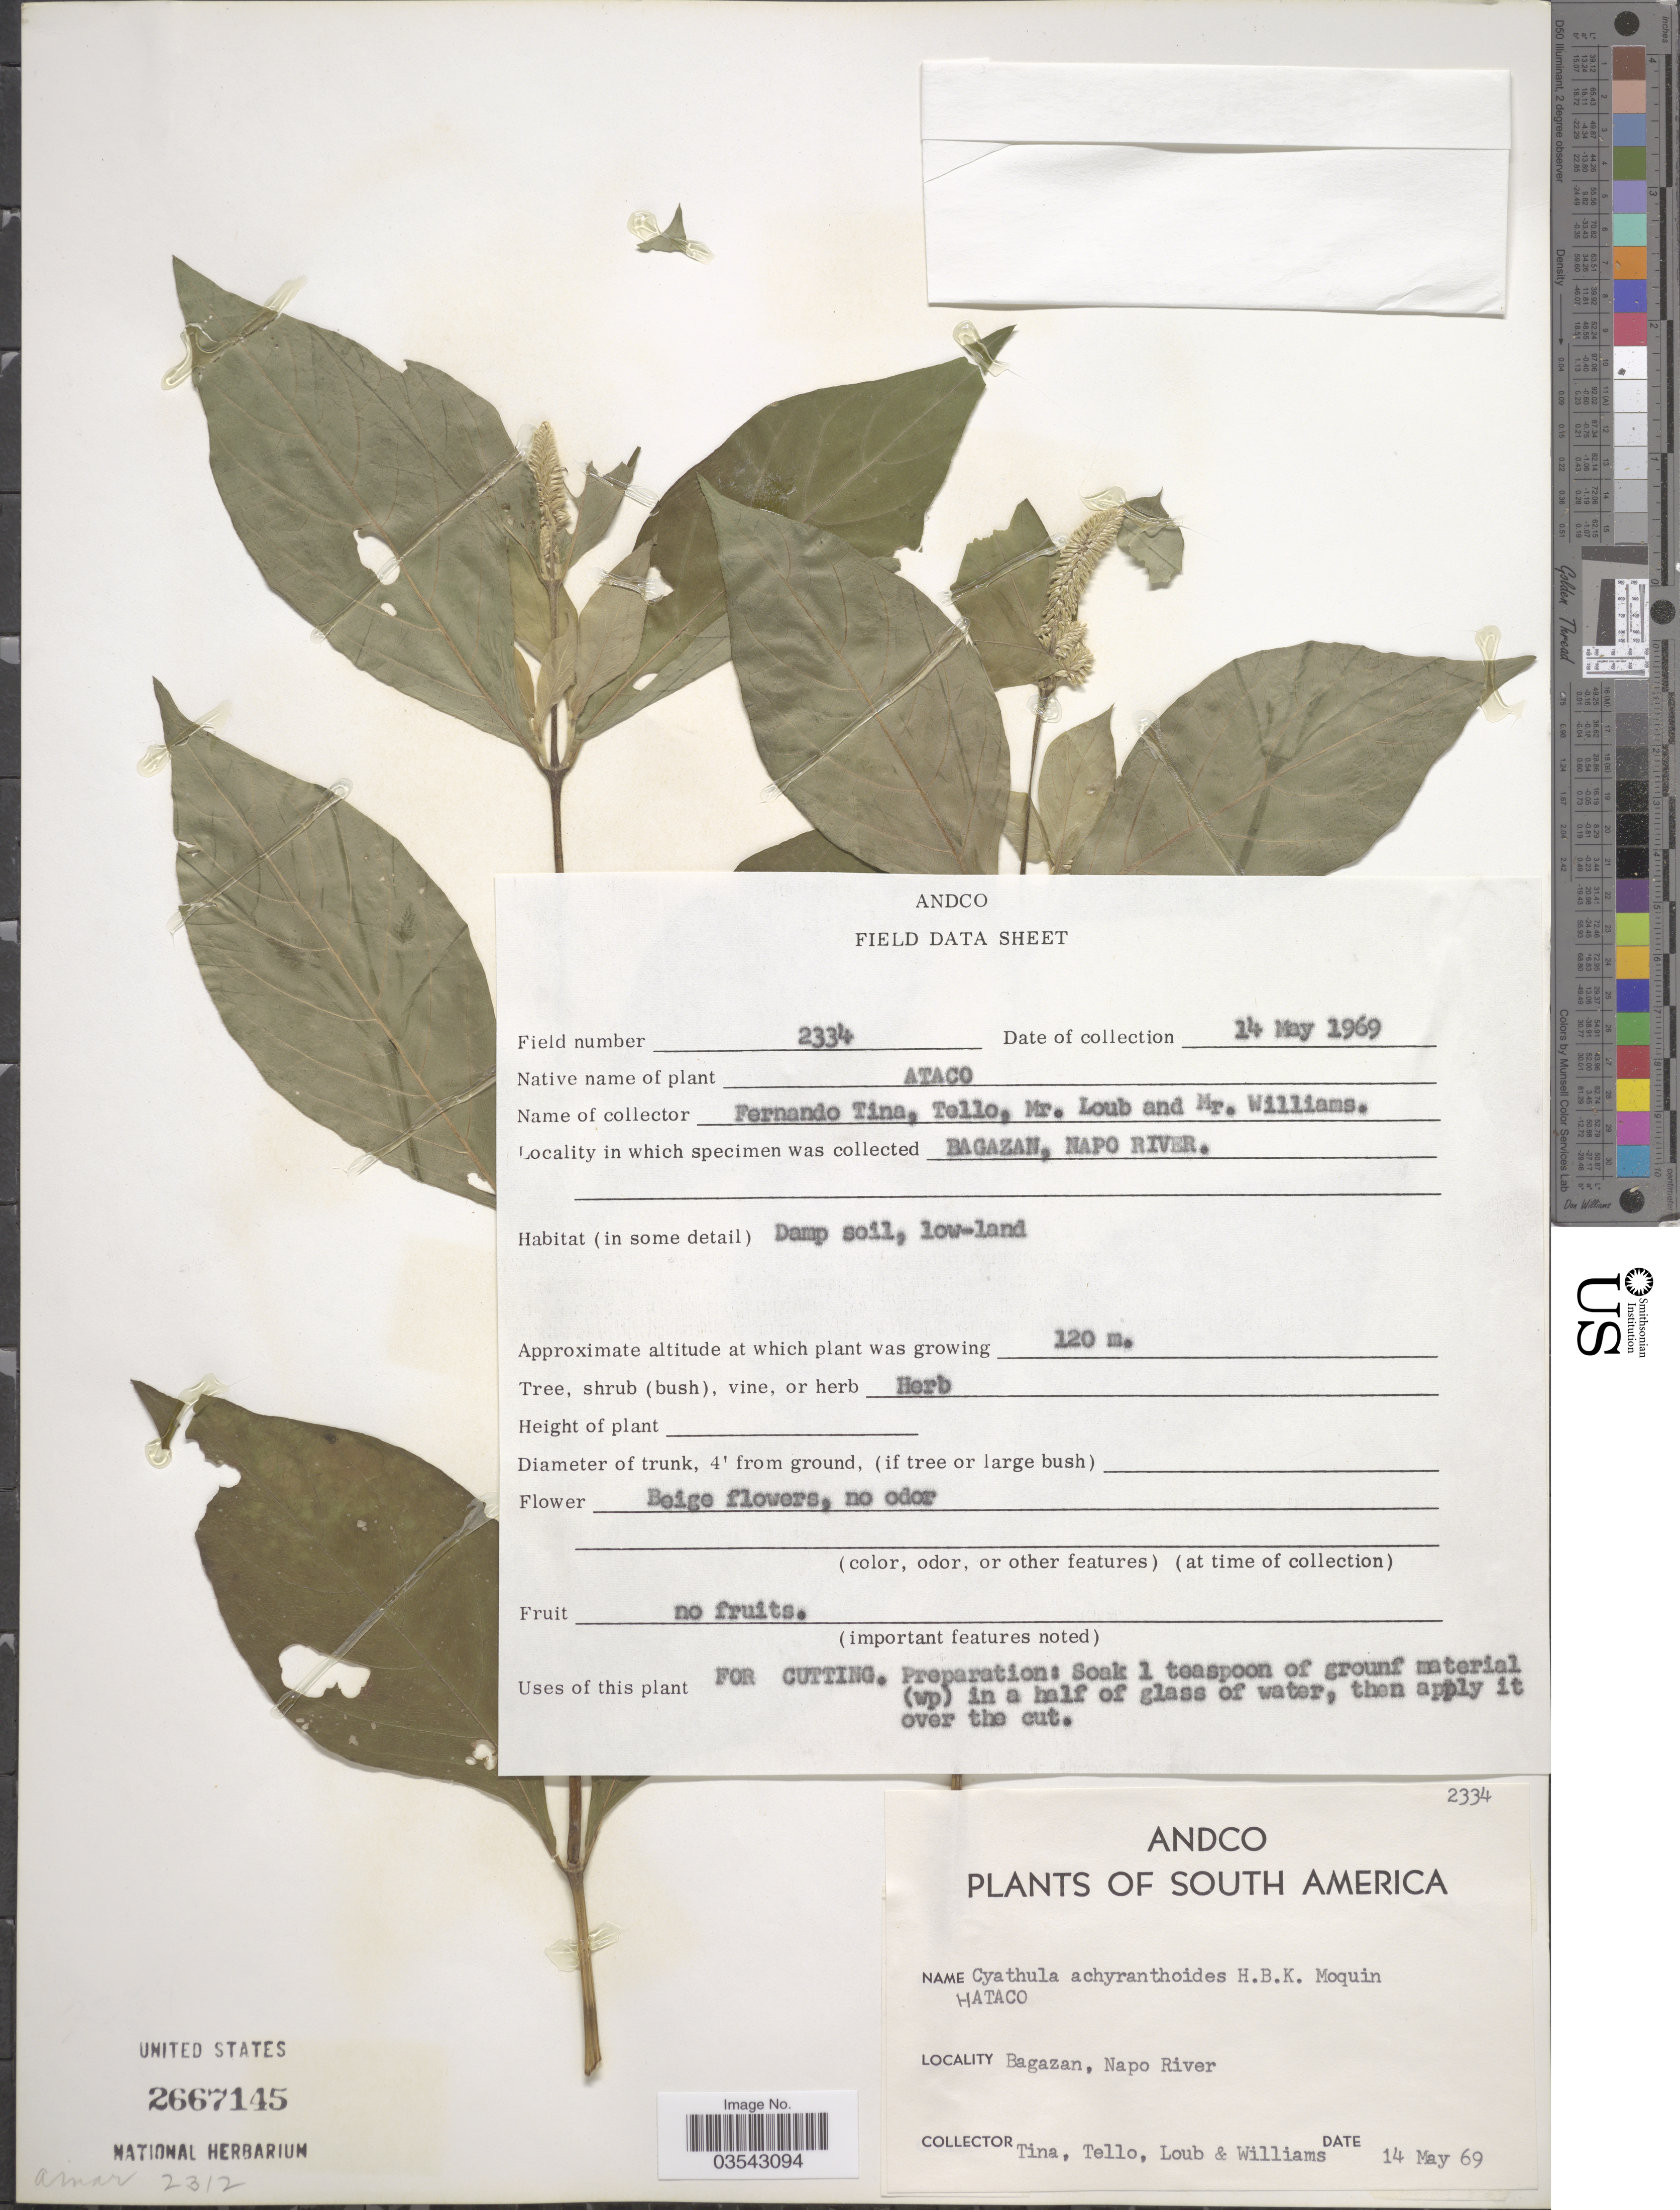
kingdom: Plantae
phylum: Tracheophyta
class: Magnoliopsida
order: Caryophyllales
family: Amaranthaceae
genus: Cyathula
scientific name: Cyathula achyranthoides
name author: (Kunth) Moq.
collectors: F. Tina, -. Tello, Loub & -- Williams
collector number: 2334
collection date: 1969-05-14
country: Ecuador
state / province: Napo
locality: Bagazan, Napo River.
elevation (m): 120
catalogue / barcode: US 2667145